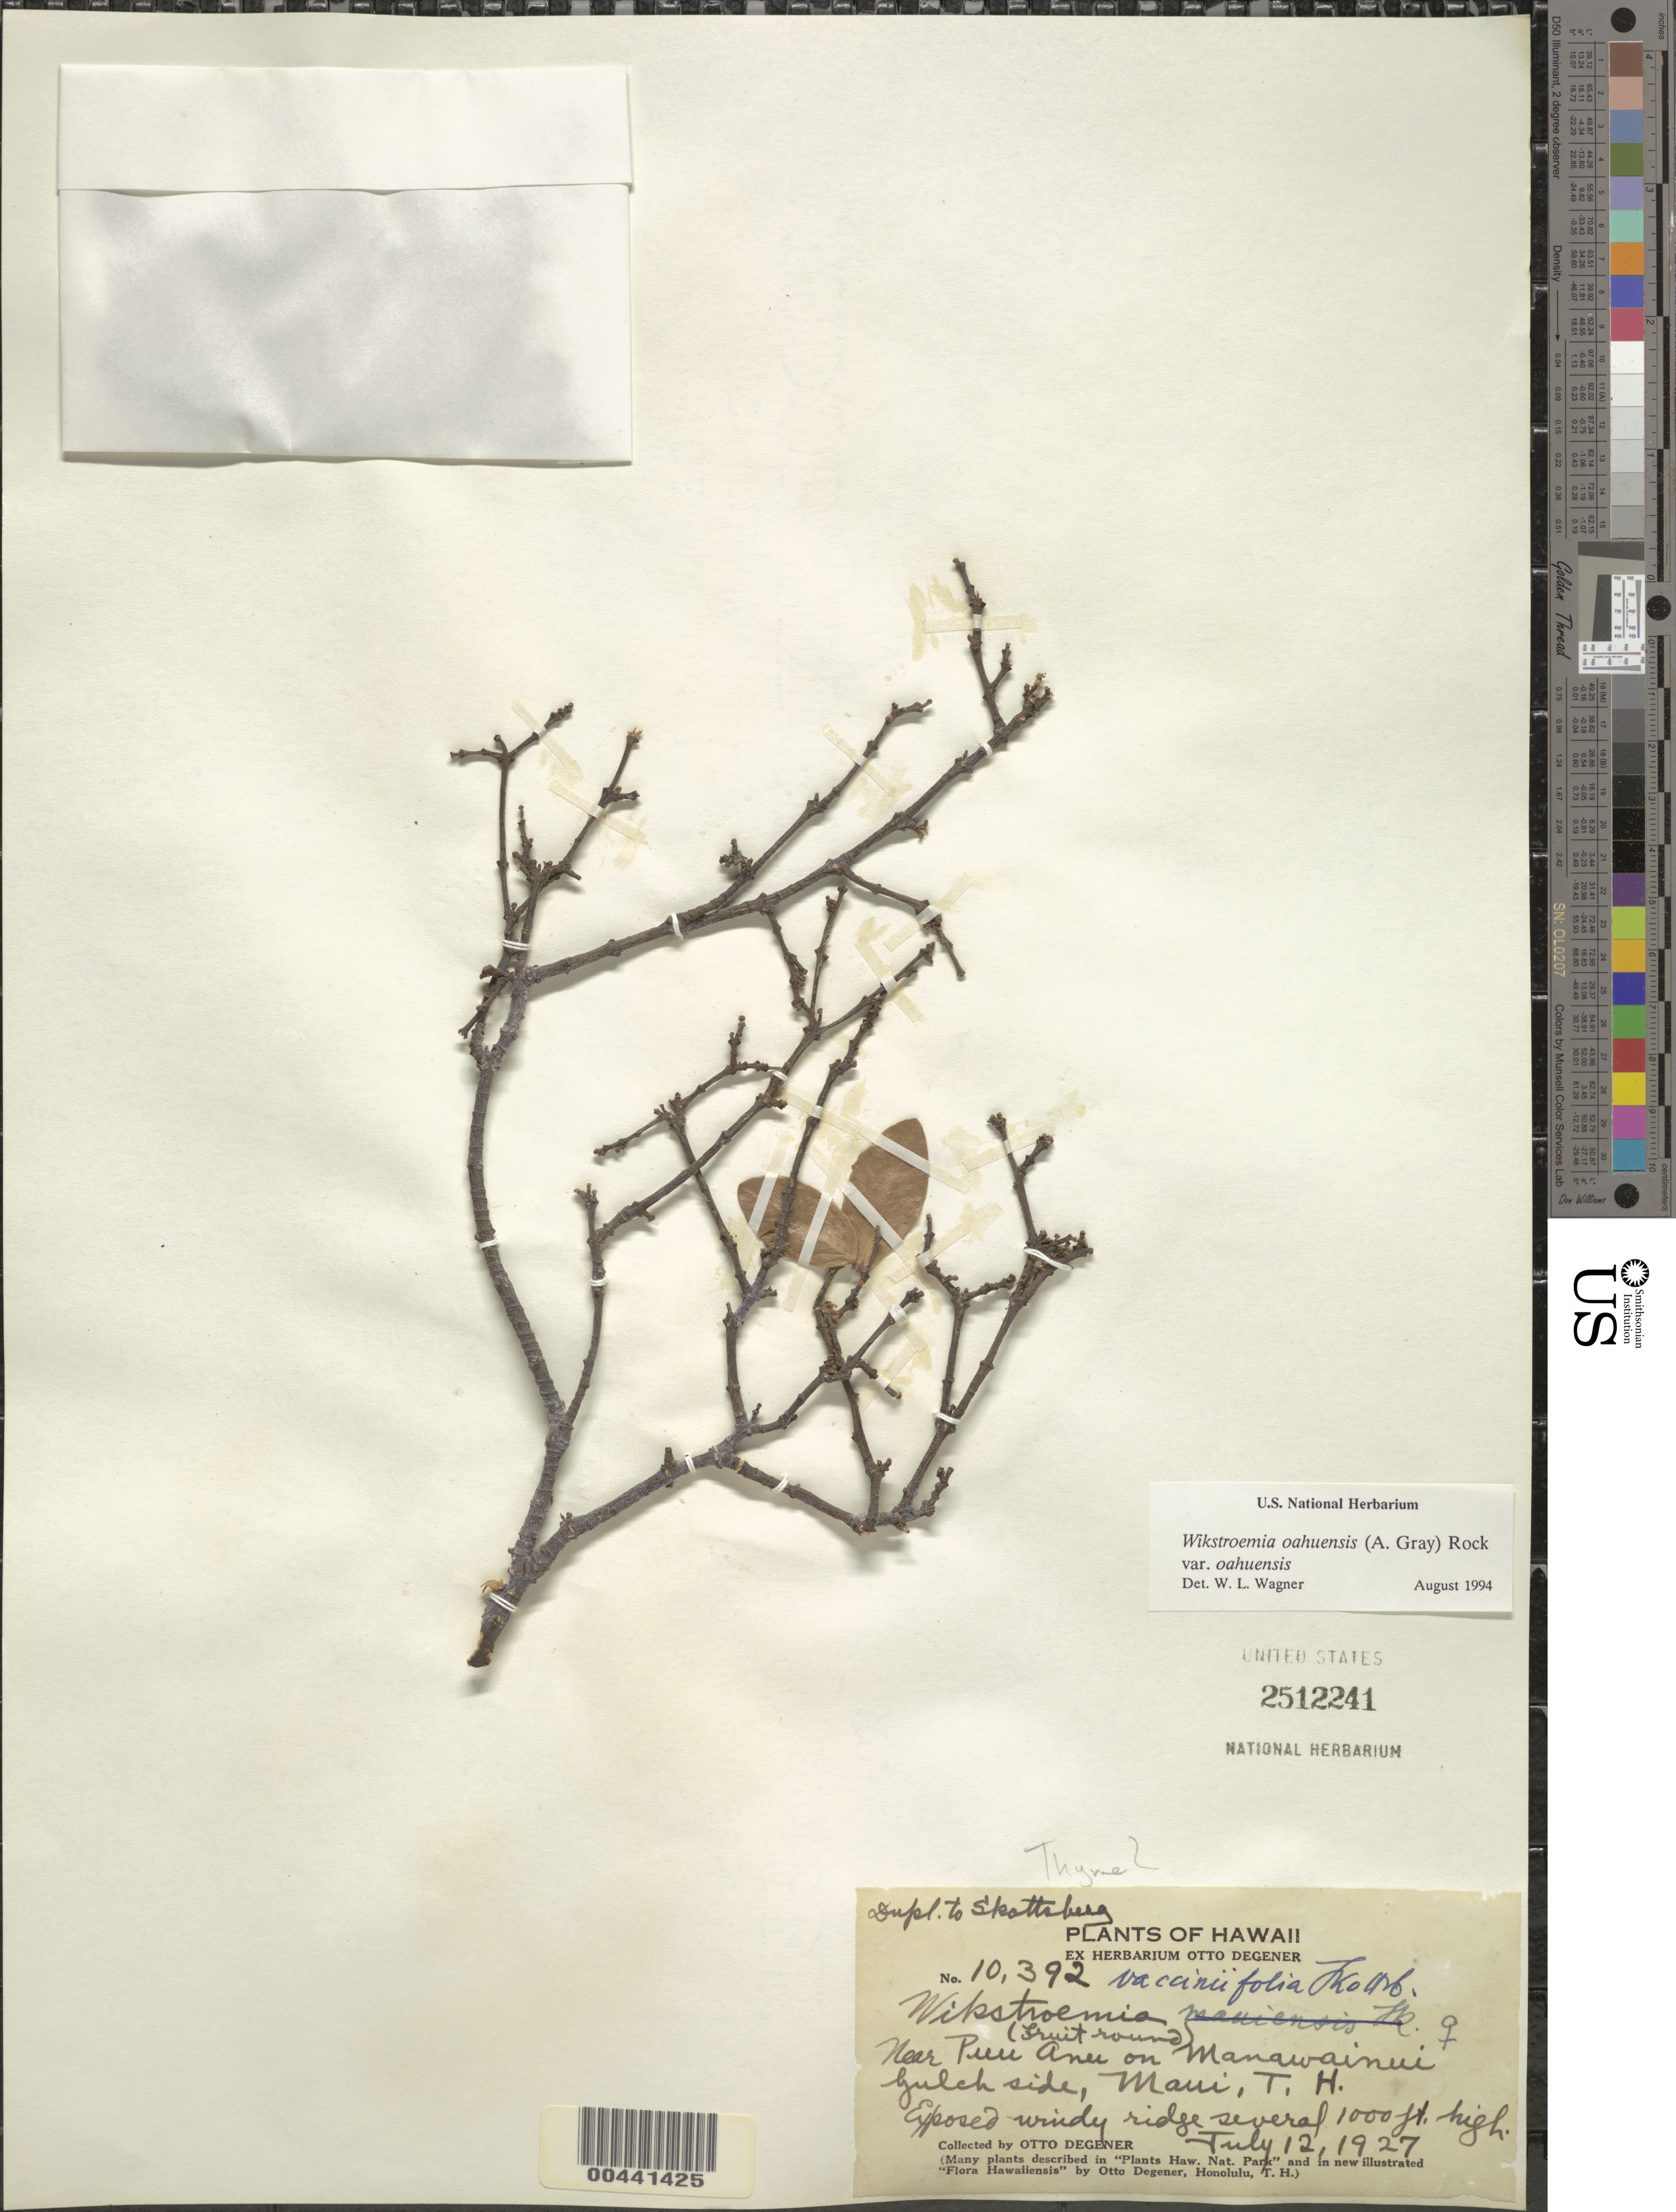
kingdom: Plantae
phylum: Tracheophyta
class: Magnoliopsida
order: Malvales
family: Thymelaeaceae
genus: Wikstroemia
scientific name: Wikstroemia oahuensis var. oahuensis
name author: (A. Gray) Rock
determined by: Wagner, W. L., (BOT), Smithsonian Institution - National Museum of Natural History (UNITED STATES)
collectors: O. Degener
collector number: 10392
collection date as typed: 12 Jul 1927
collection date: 1927-07-12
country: United States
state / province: Hawaii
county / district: Maui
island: Maui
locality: Near Puu Anu on Manawainui Gulch side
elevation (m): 914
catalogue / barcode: US 2512241